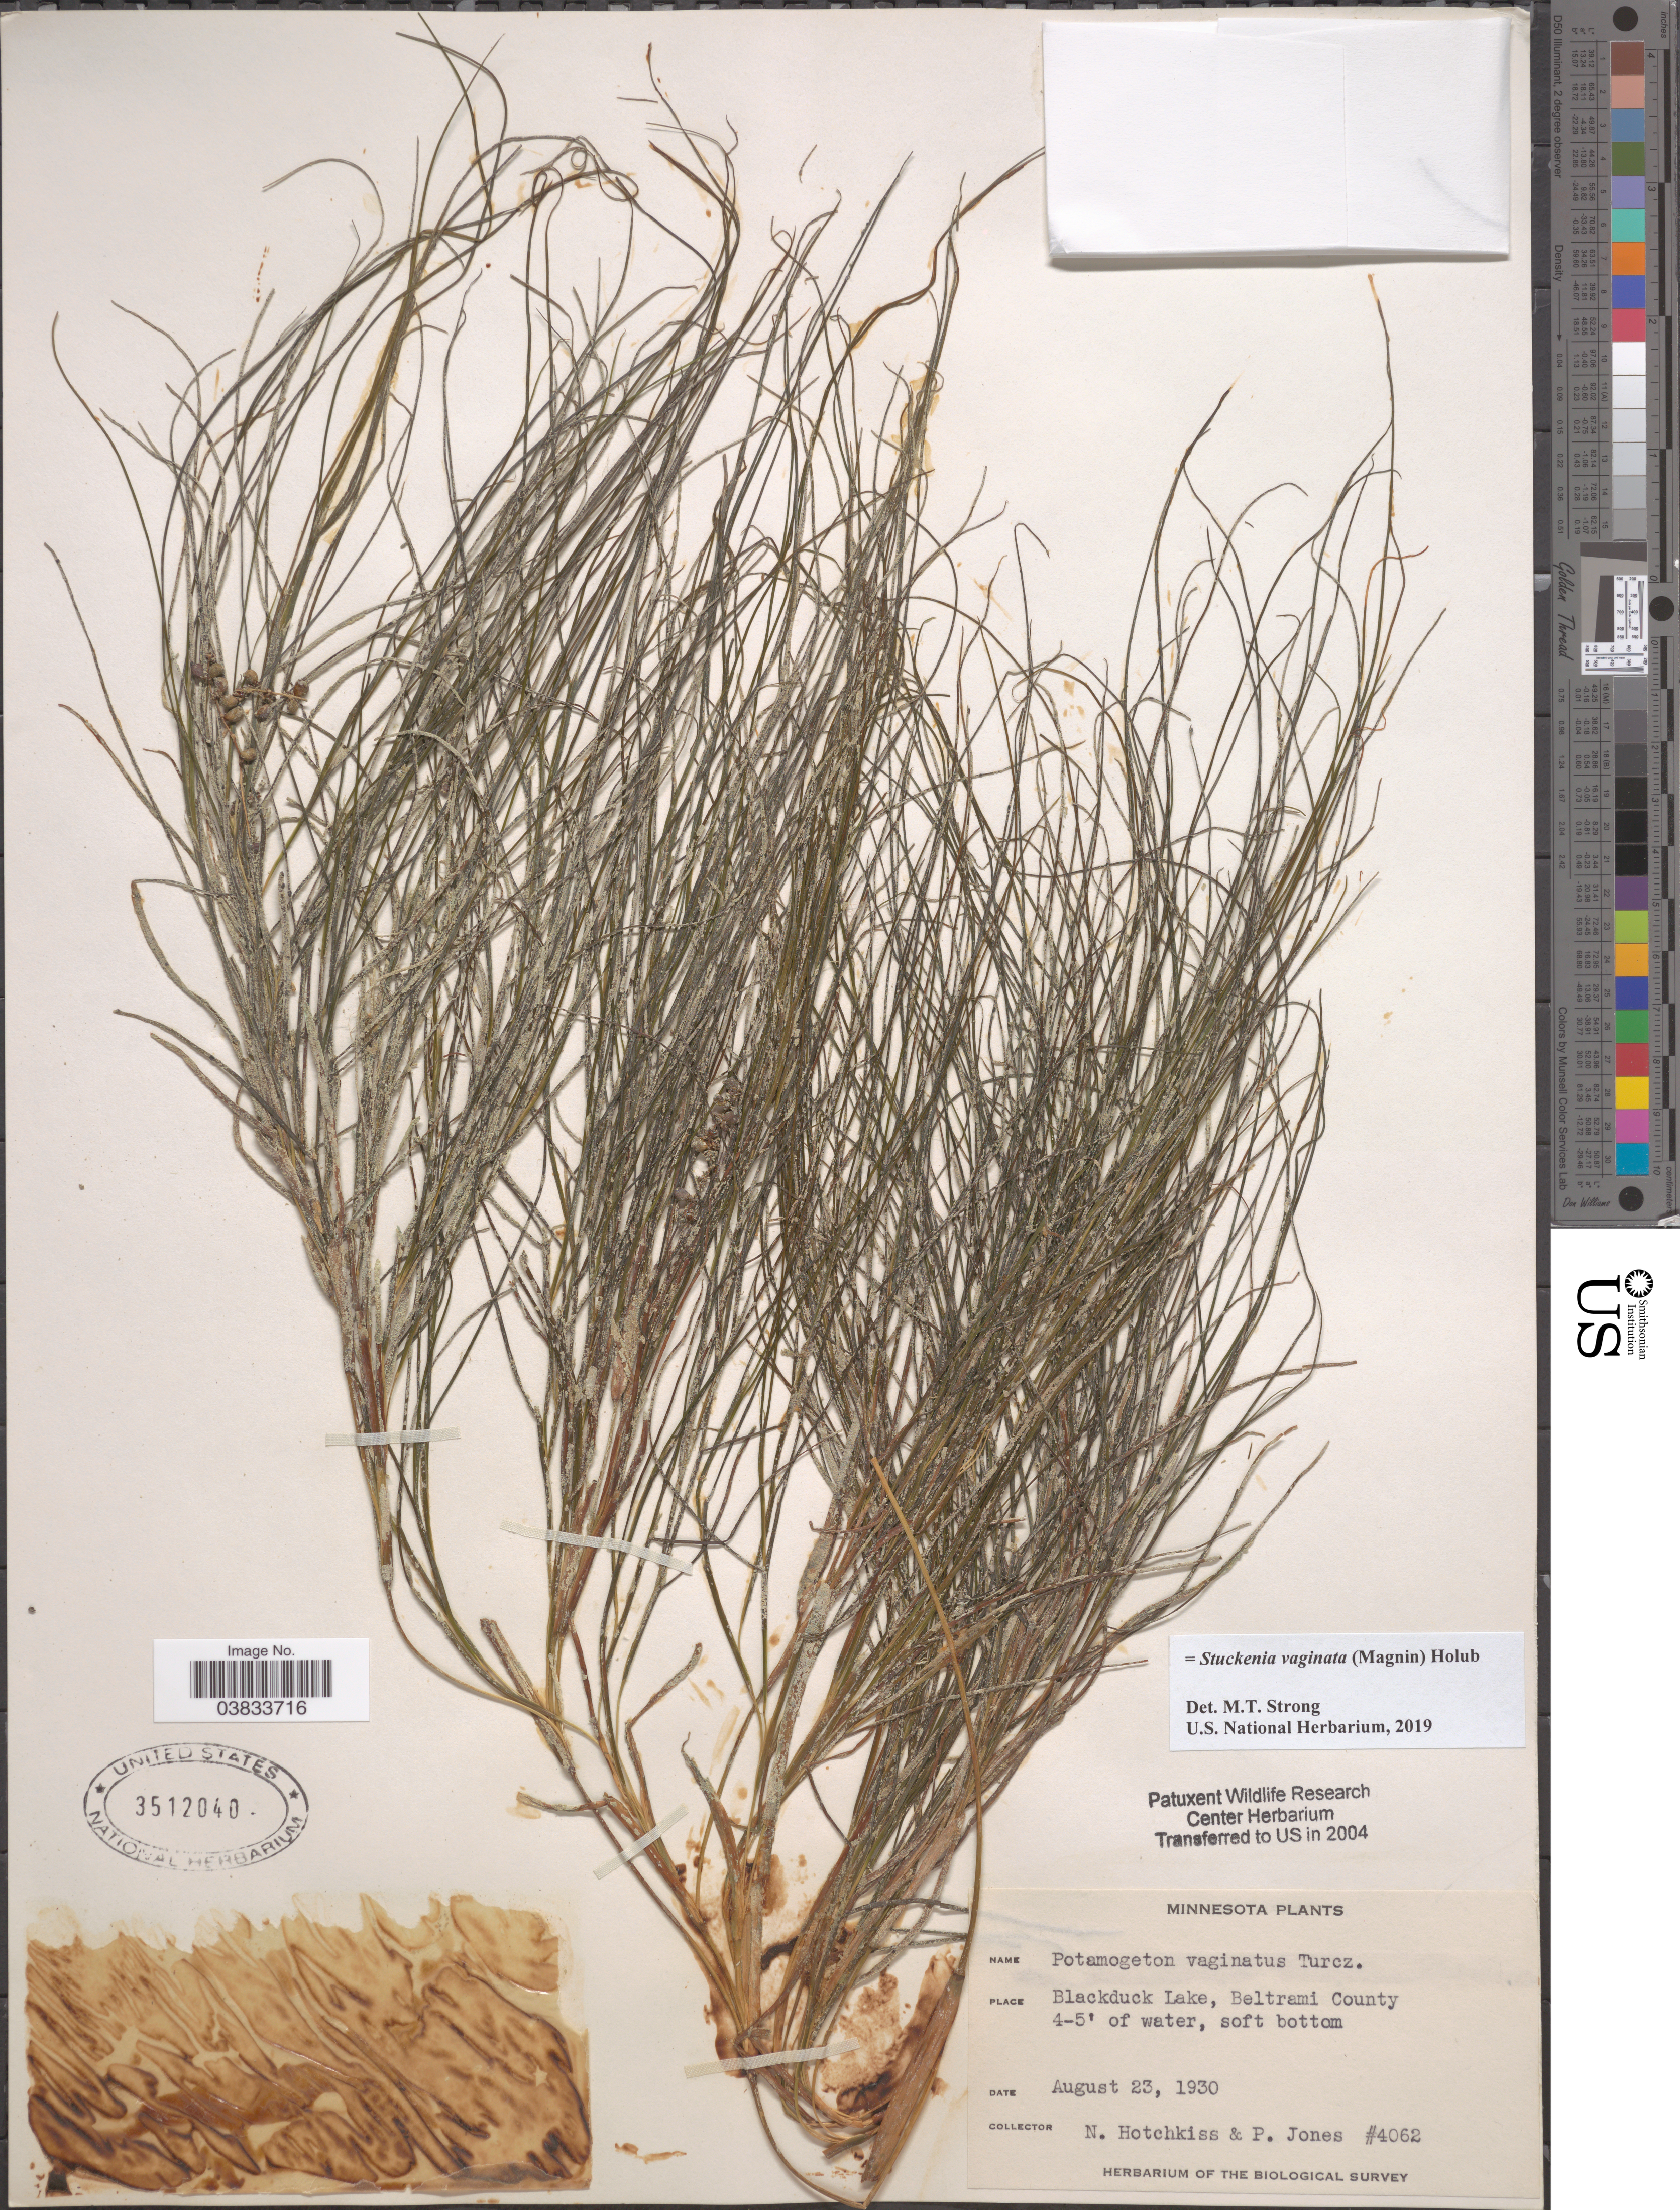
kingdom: Plantae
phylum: Tracheophyta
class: Liliopsida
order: Alismatales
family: Potamogetonaceae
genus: Stuckenia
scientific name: Stuckenia vaginata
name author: (Magnin) Holub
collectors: N. Hotchkiss & P. Jones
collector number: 4062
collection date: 1930-08-23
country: United States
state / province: Minnesota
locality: Blackduck Lake, Beltrami County.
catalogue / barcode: US 3512040